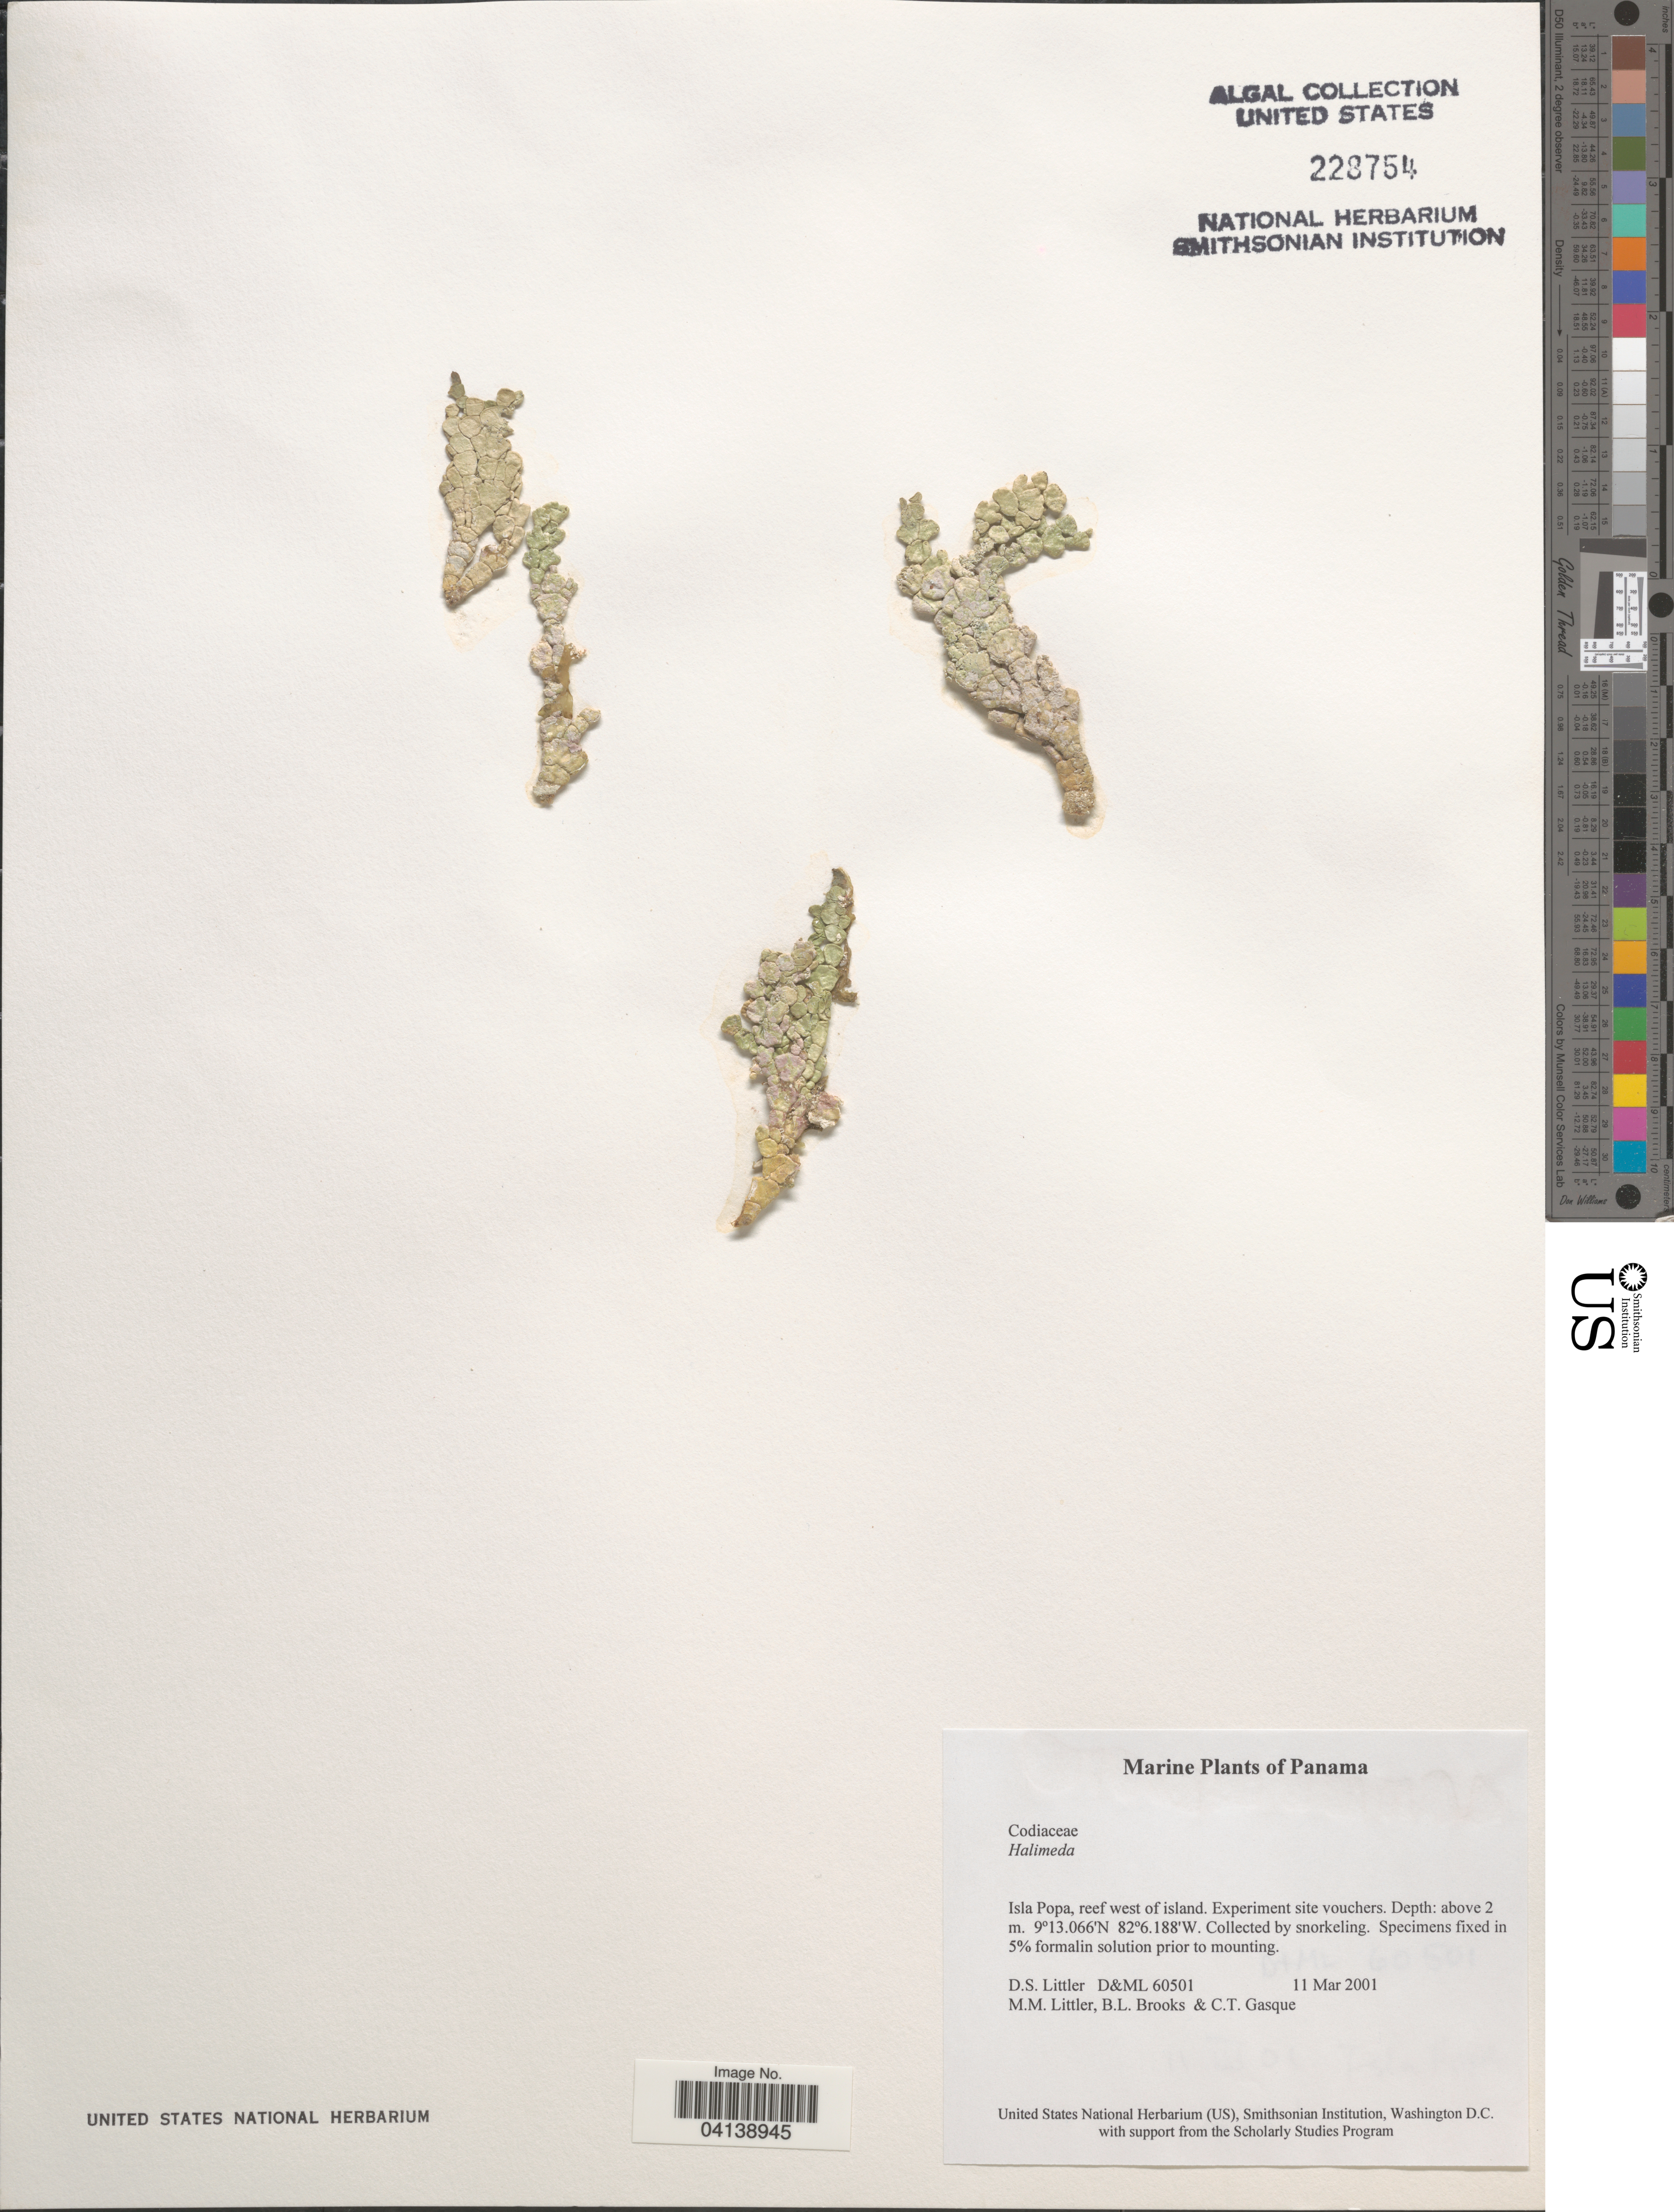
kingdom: Plantae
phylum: Chlorophyta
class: Ulvophyceae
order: Bryopsidales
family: Halimedaceae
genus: Halimeda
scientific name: Halimeda sp.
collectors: D. S. Littler, B. Brooks & R. H. Sims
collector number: D&ML 60501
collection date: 2001-03-11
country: Panama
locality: Isla Popa, reed west of island.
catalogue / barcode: US 228754